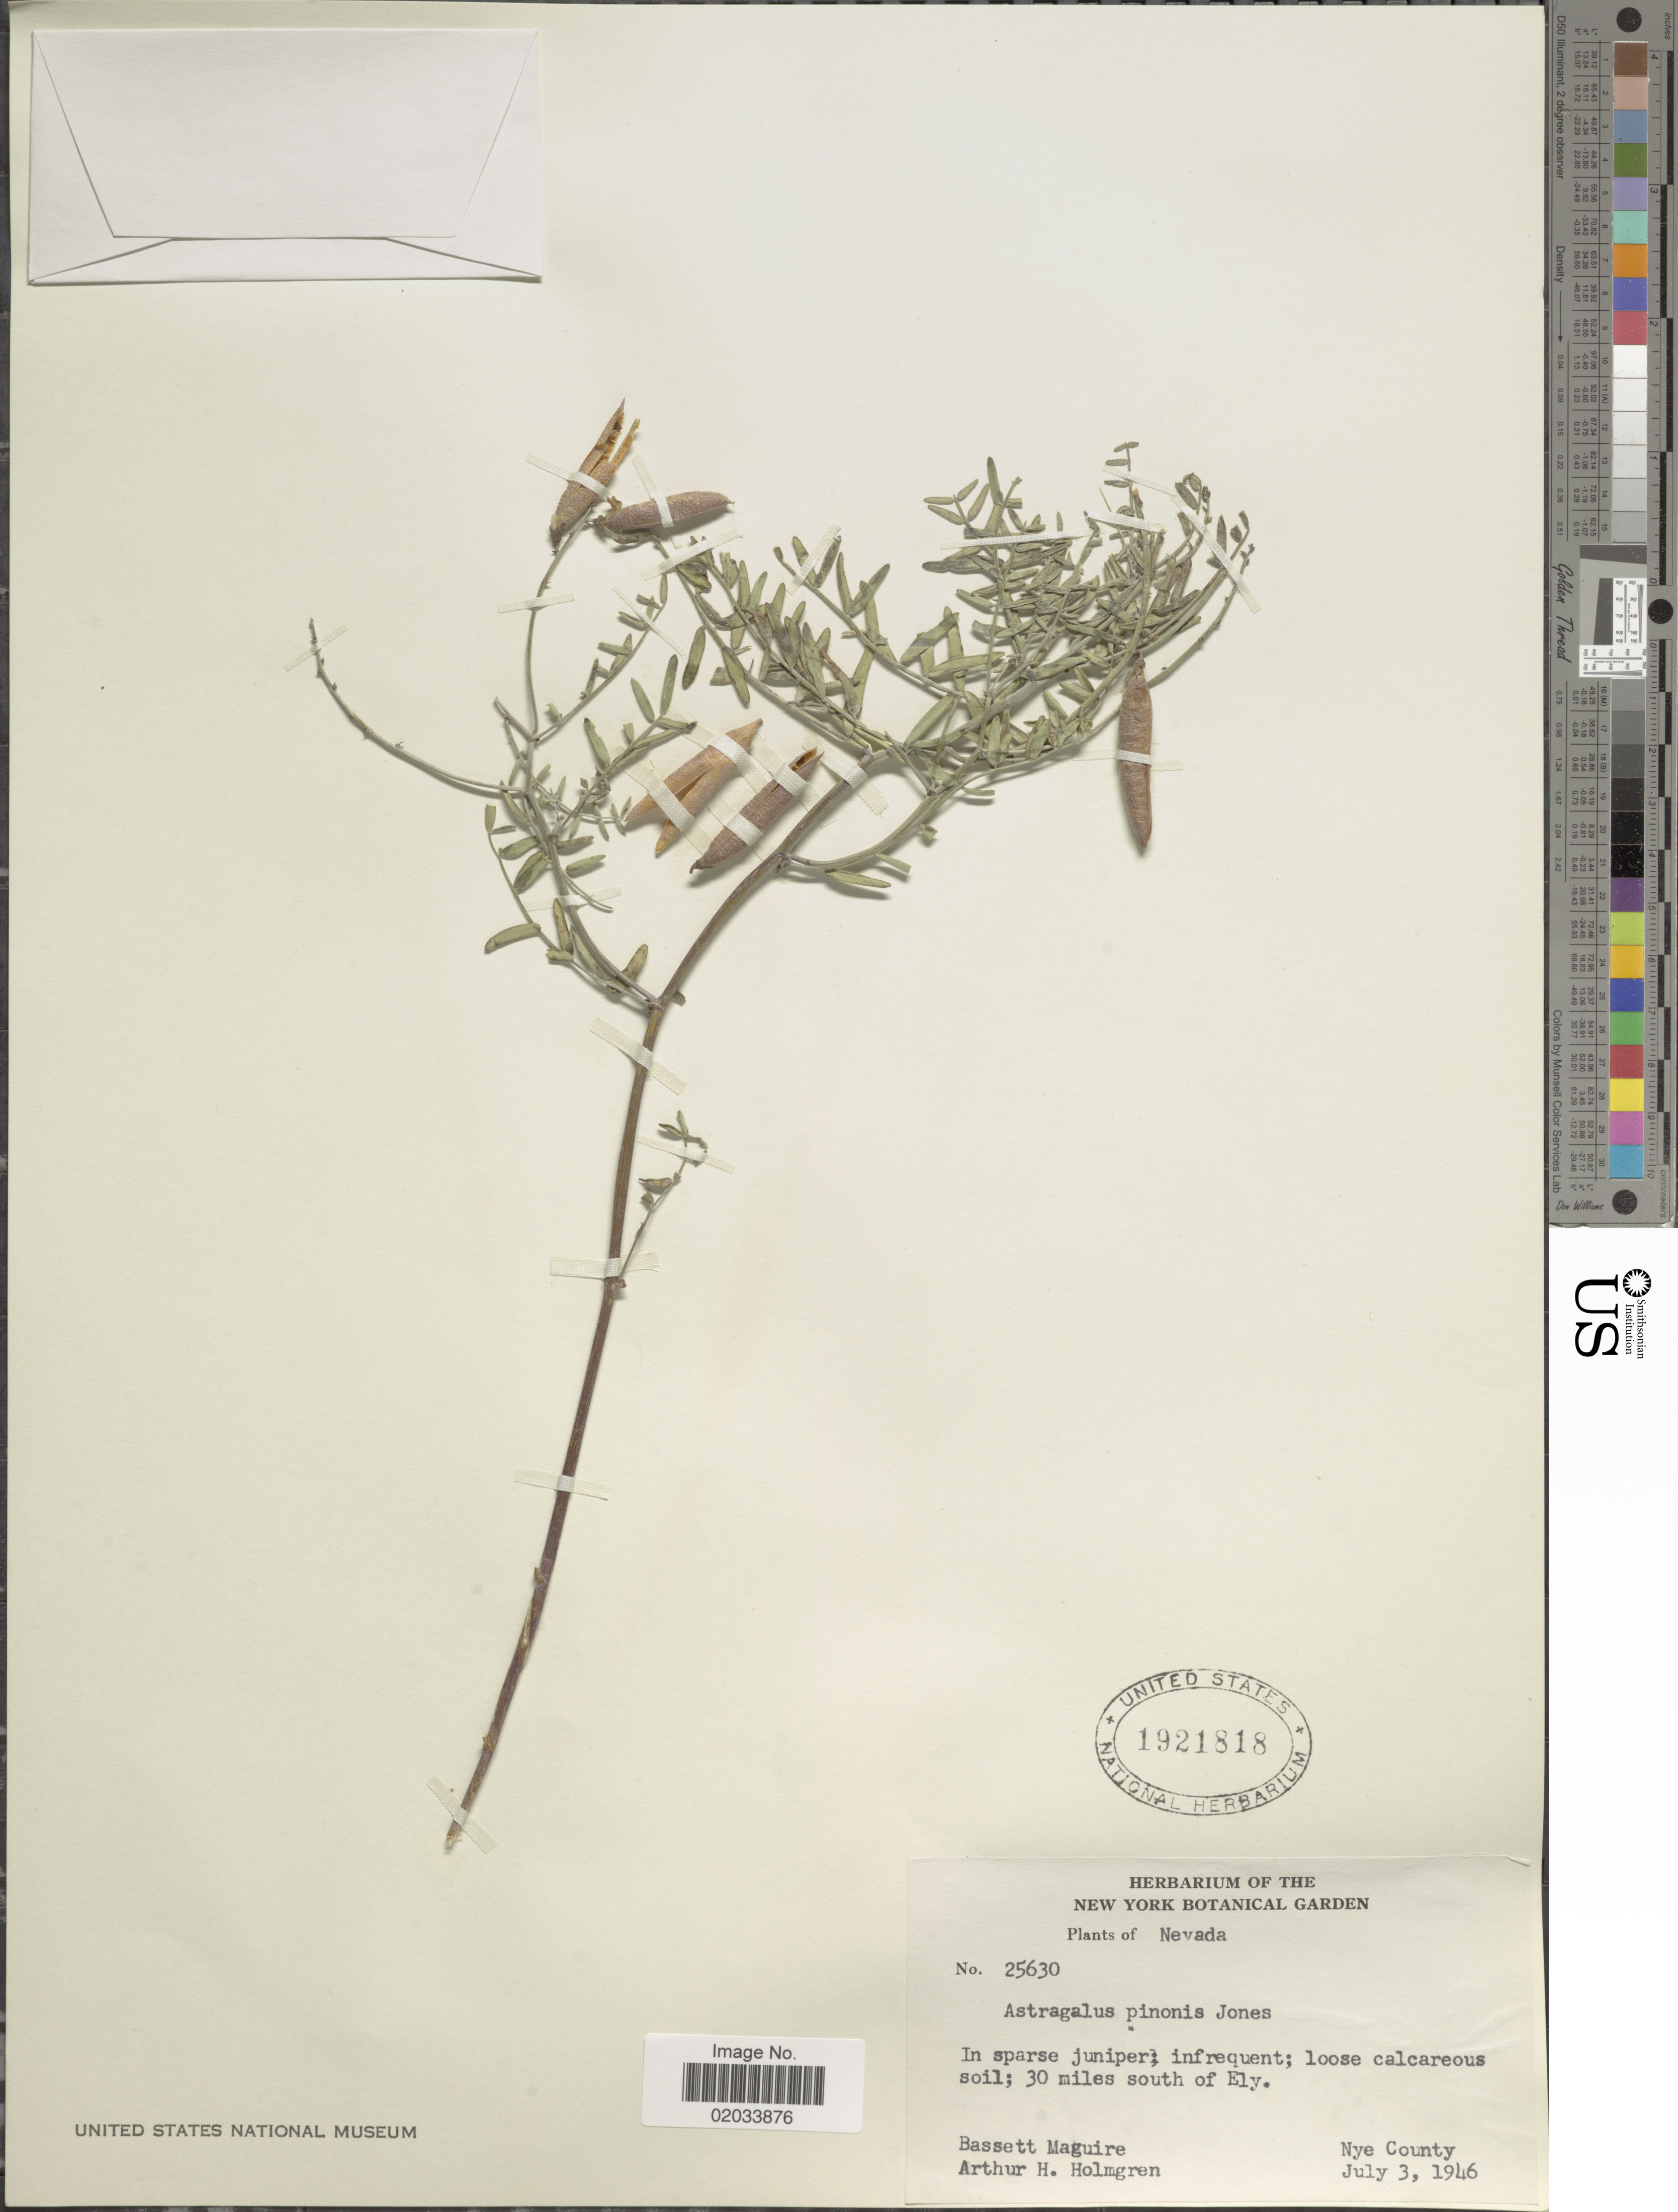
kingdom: Plantae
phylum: Tracheophyta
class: Magnoliopsida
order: Fabales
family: Fabaceae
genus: Astragalus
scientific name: Astragalus pinonis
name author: M.E. Jones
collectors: B. Maguire & A. H. Holmgren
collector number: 25630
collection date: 1946-07-03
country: United States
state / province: Nevada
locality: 30 miles south of Ely. Nye County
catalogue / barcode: US 1921818